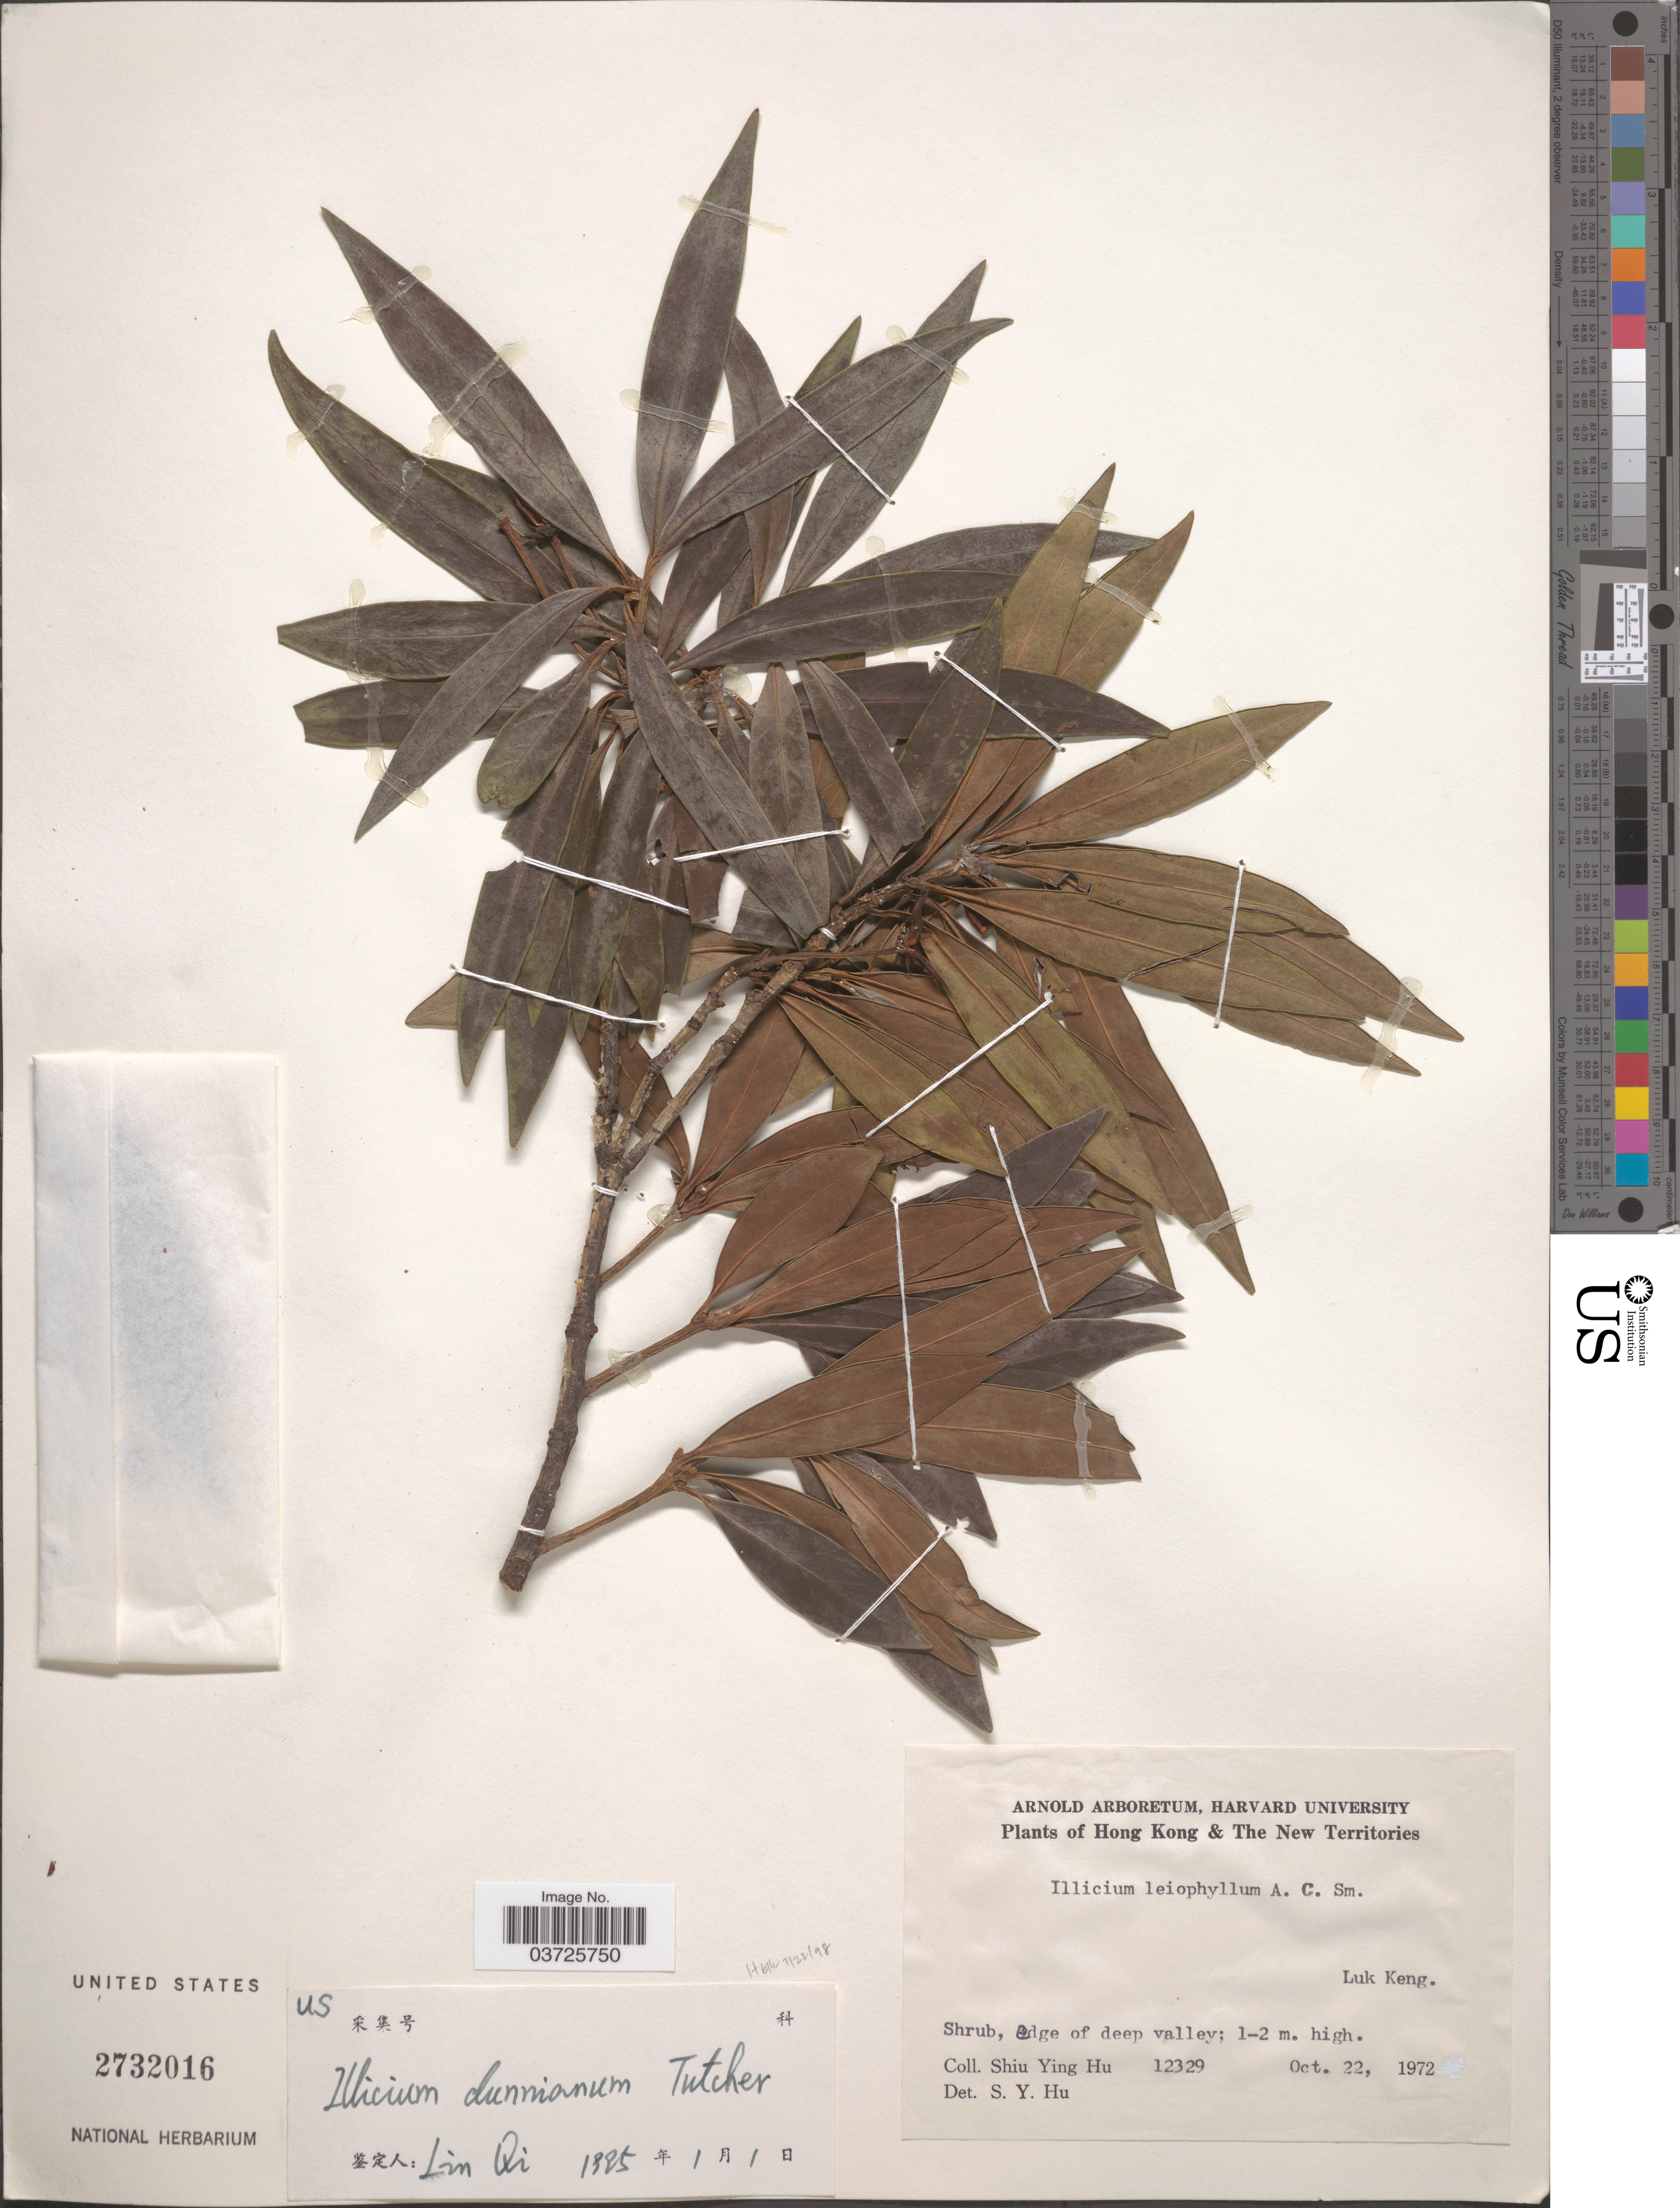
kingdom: Plantae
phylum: Tracheophyta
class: Magnoliopsida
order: Austrobaileyales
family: Schisandraceae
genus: Illicium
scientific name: Illicium dunnianum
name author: Tutcher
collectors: S. Y. Hu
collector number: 12329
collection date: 1972-10-22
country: China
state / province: Hong Kong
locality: The New Territories. Luk Keng.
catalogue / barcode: US 2732016